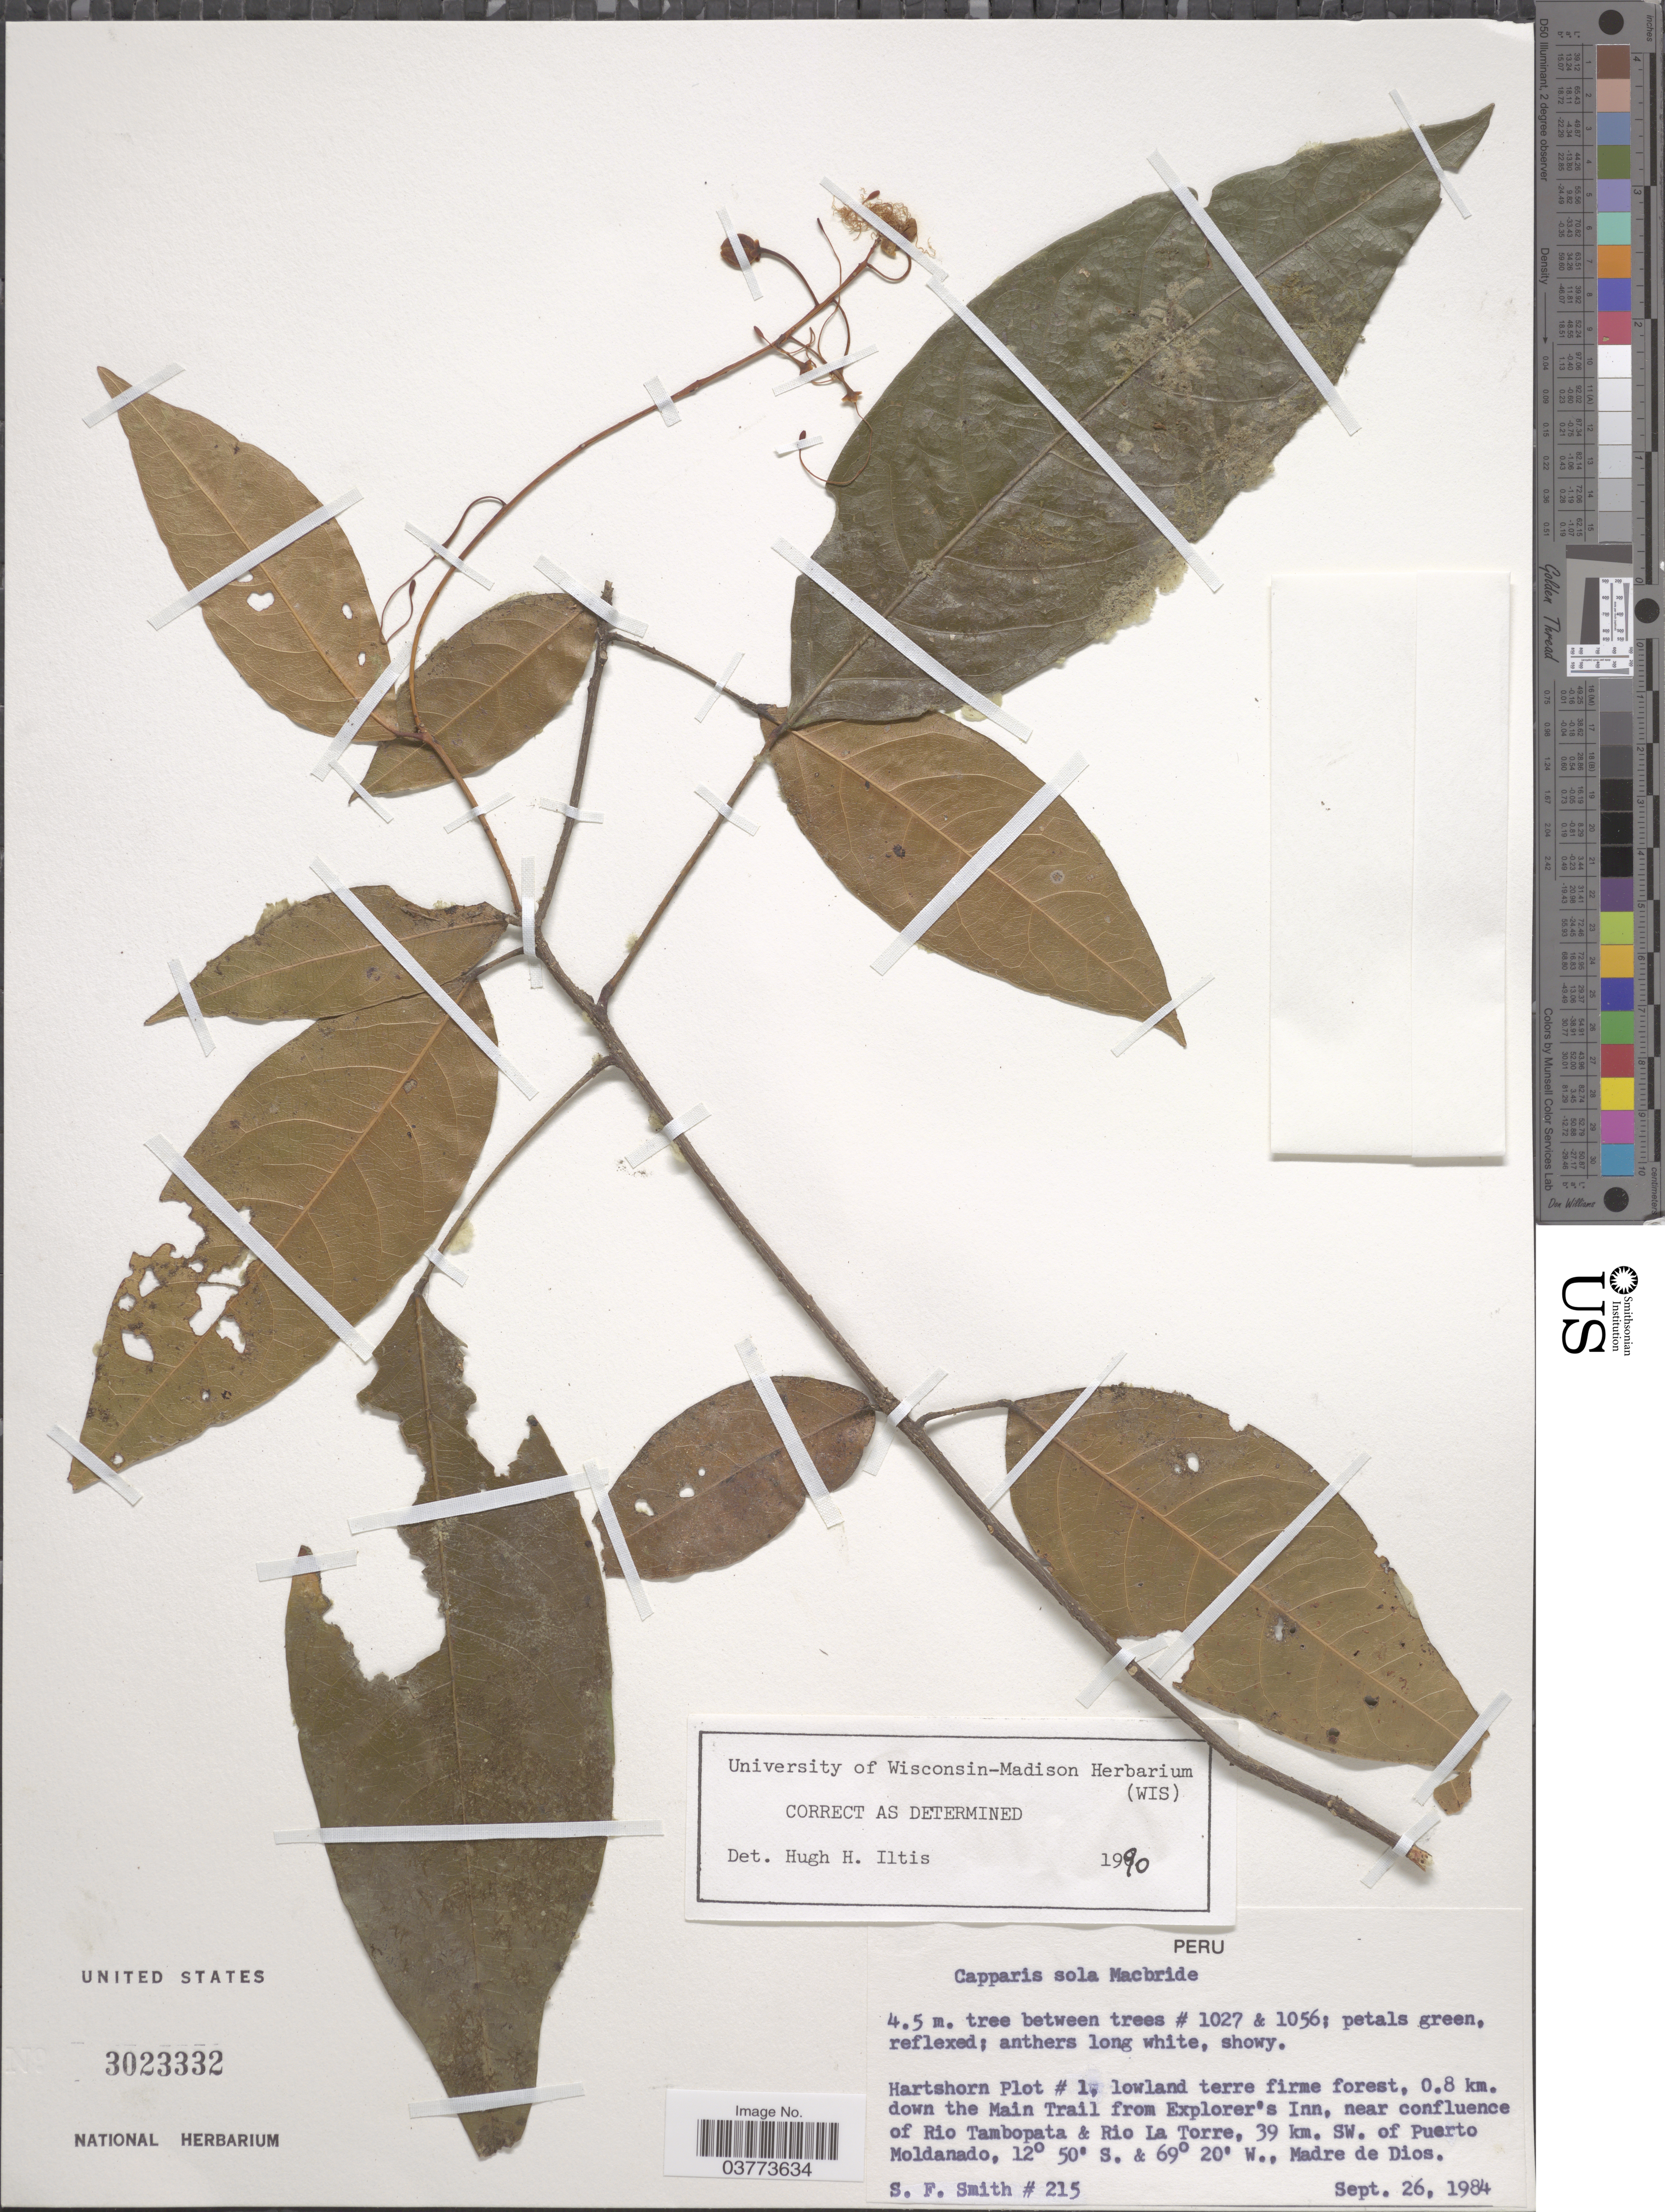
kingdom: Plantae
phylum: Tracheophyta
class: Magnoliopsida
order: Brassicales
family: Capparaceae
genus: Capparidastrum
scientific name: Capparidastrum sola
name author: (J.F. Macbr.) Iltis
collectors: S.F. Smith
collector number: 215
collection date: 1984-09-26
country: Peru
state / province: Madre de Dios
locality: Hartshorn Plot #1. 0.8 km. down the Main Trail from Explorer's Inn, near confluence of Rio Tambopata & Rio La Torre, 39 km SW of Puerto Moldanado.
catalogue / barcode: US 3023332